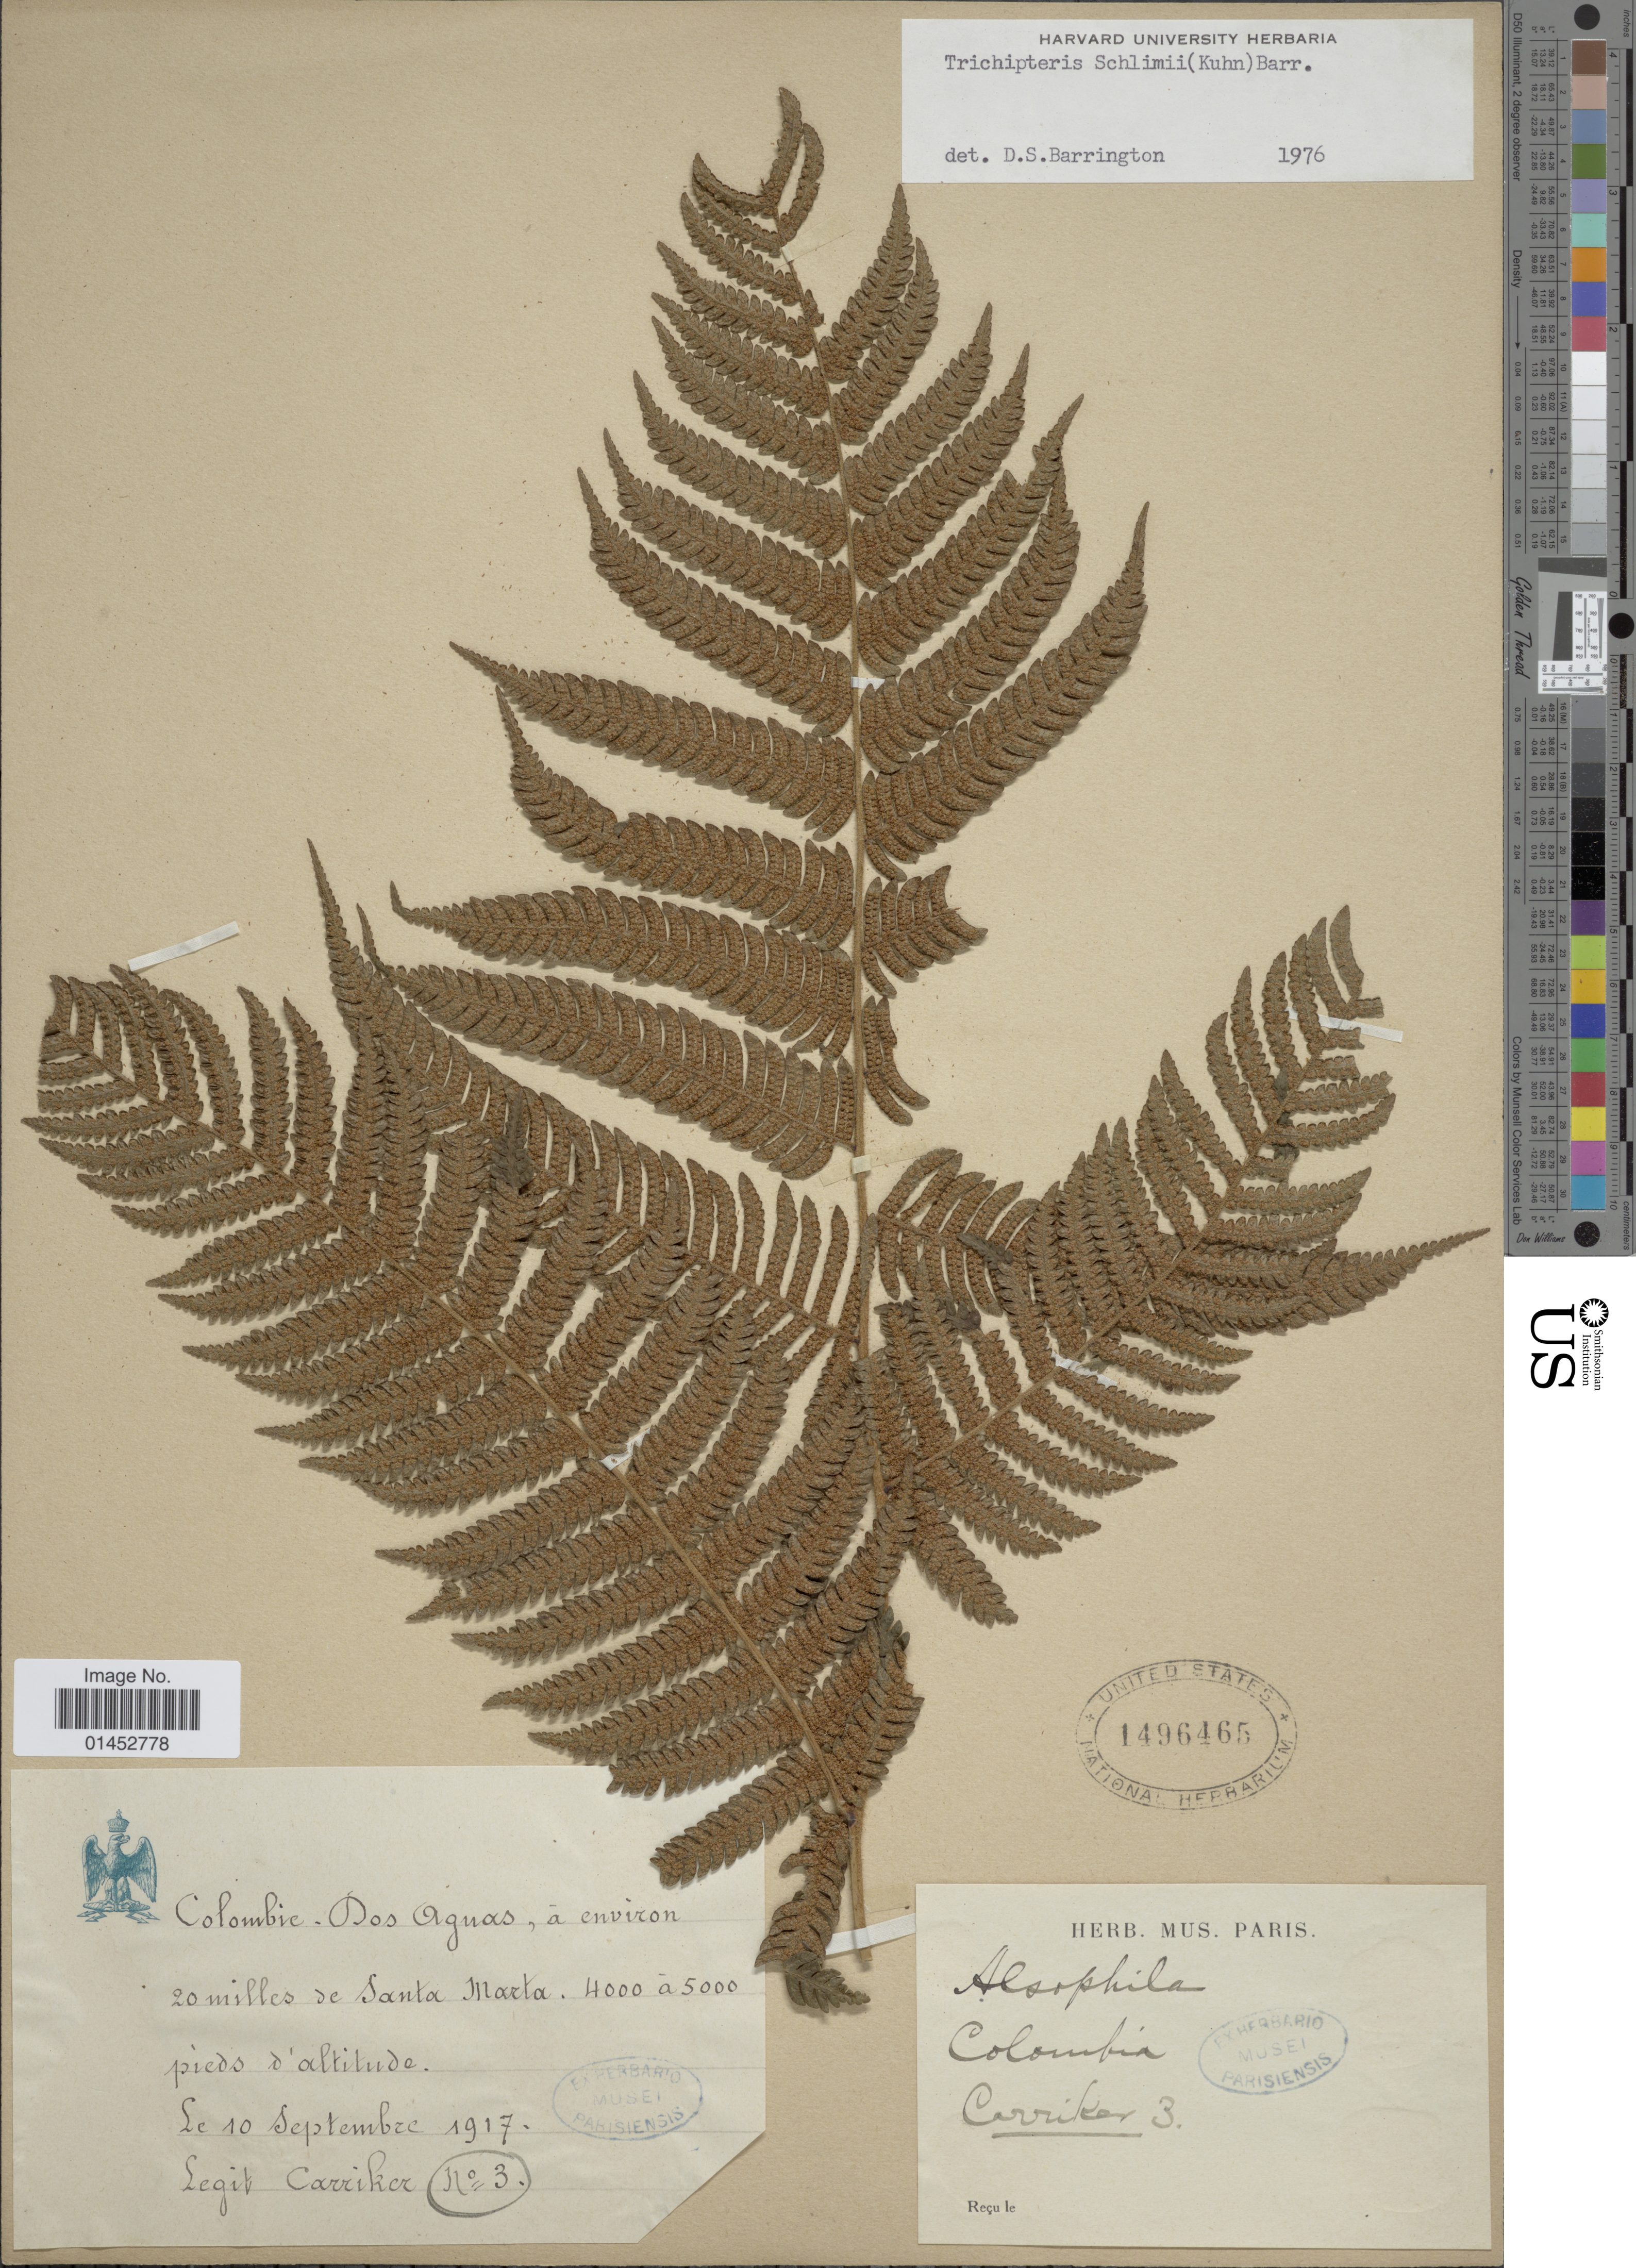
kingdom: Plantae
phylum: Tracheophyta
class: Polypodiopsida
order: Cyatheales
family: Cyatheaceae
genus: Cyathea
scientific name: Cyathea schlimii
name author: (Kuhn) Domin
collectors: Carriker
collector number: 3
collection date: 1917-09-10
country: Colombia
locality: Dos Aguas, a environ 20 miles de Santa Marta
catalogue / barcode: US 1496465